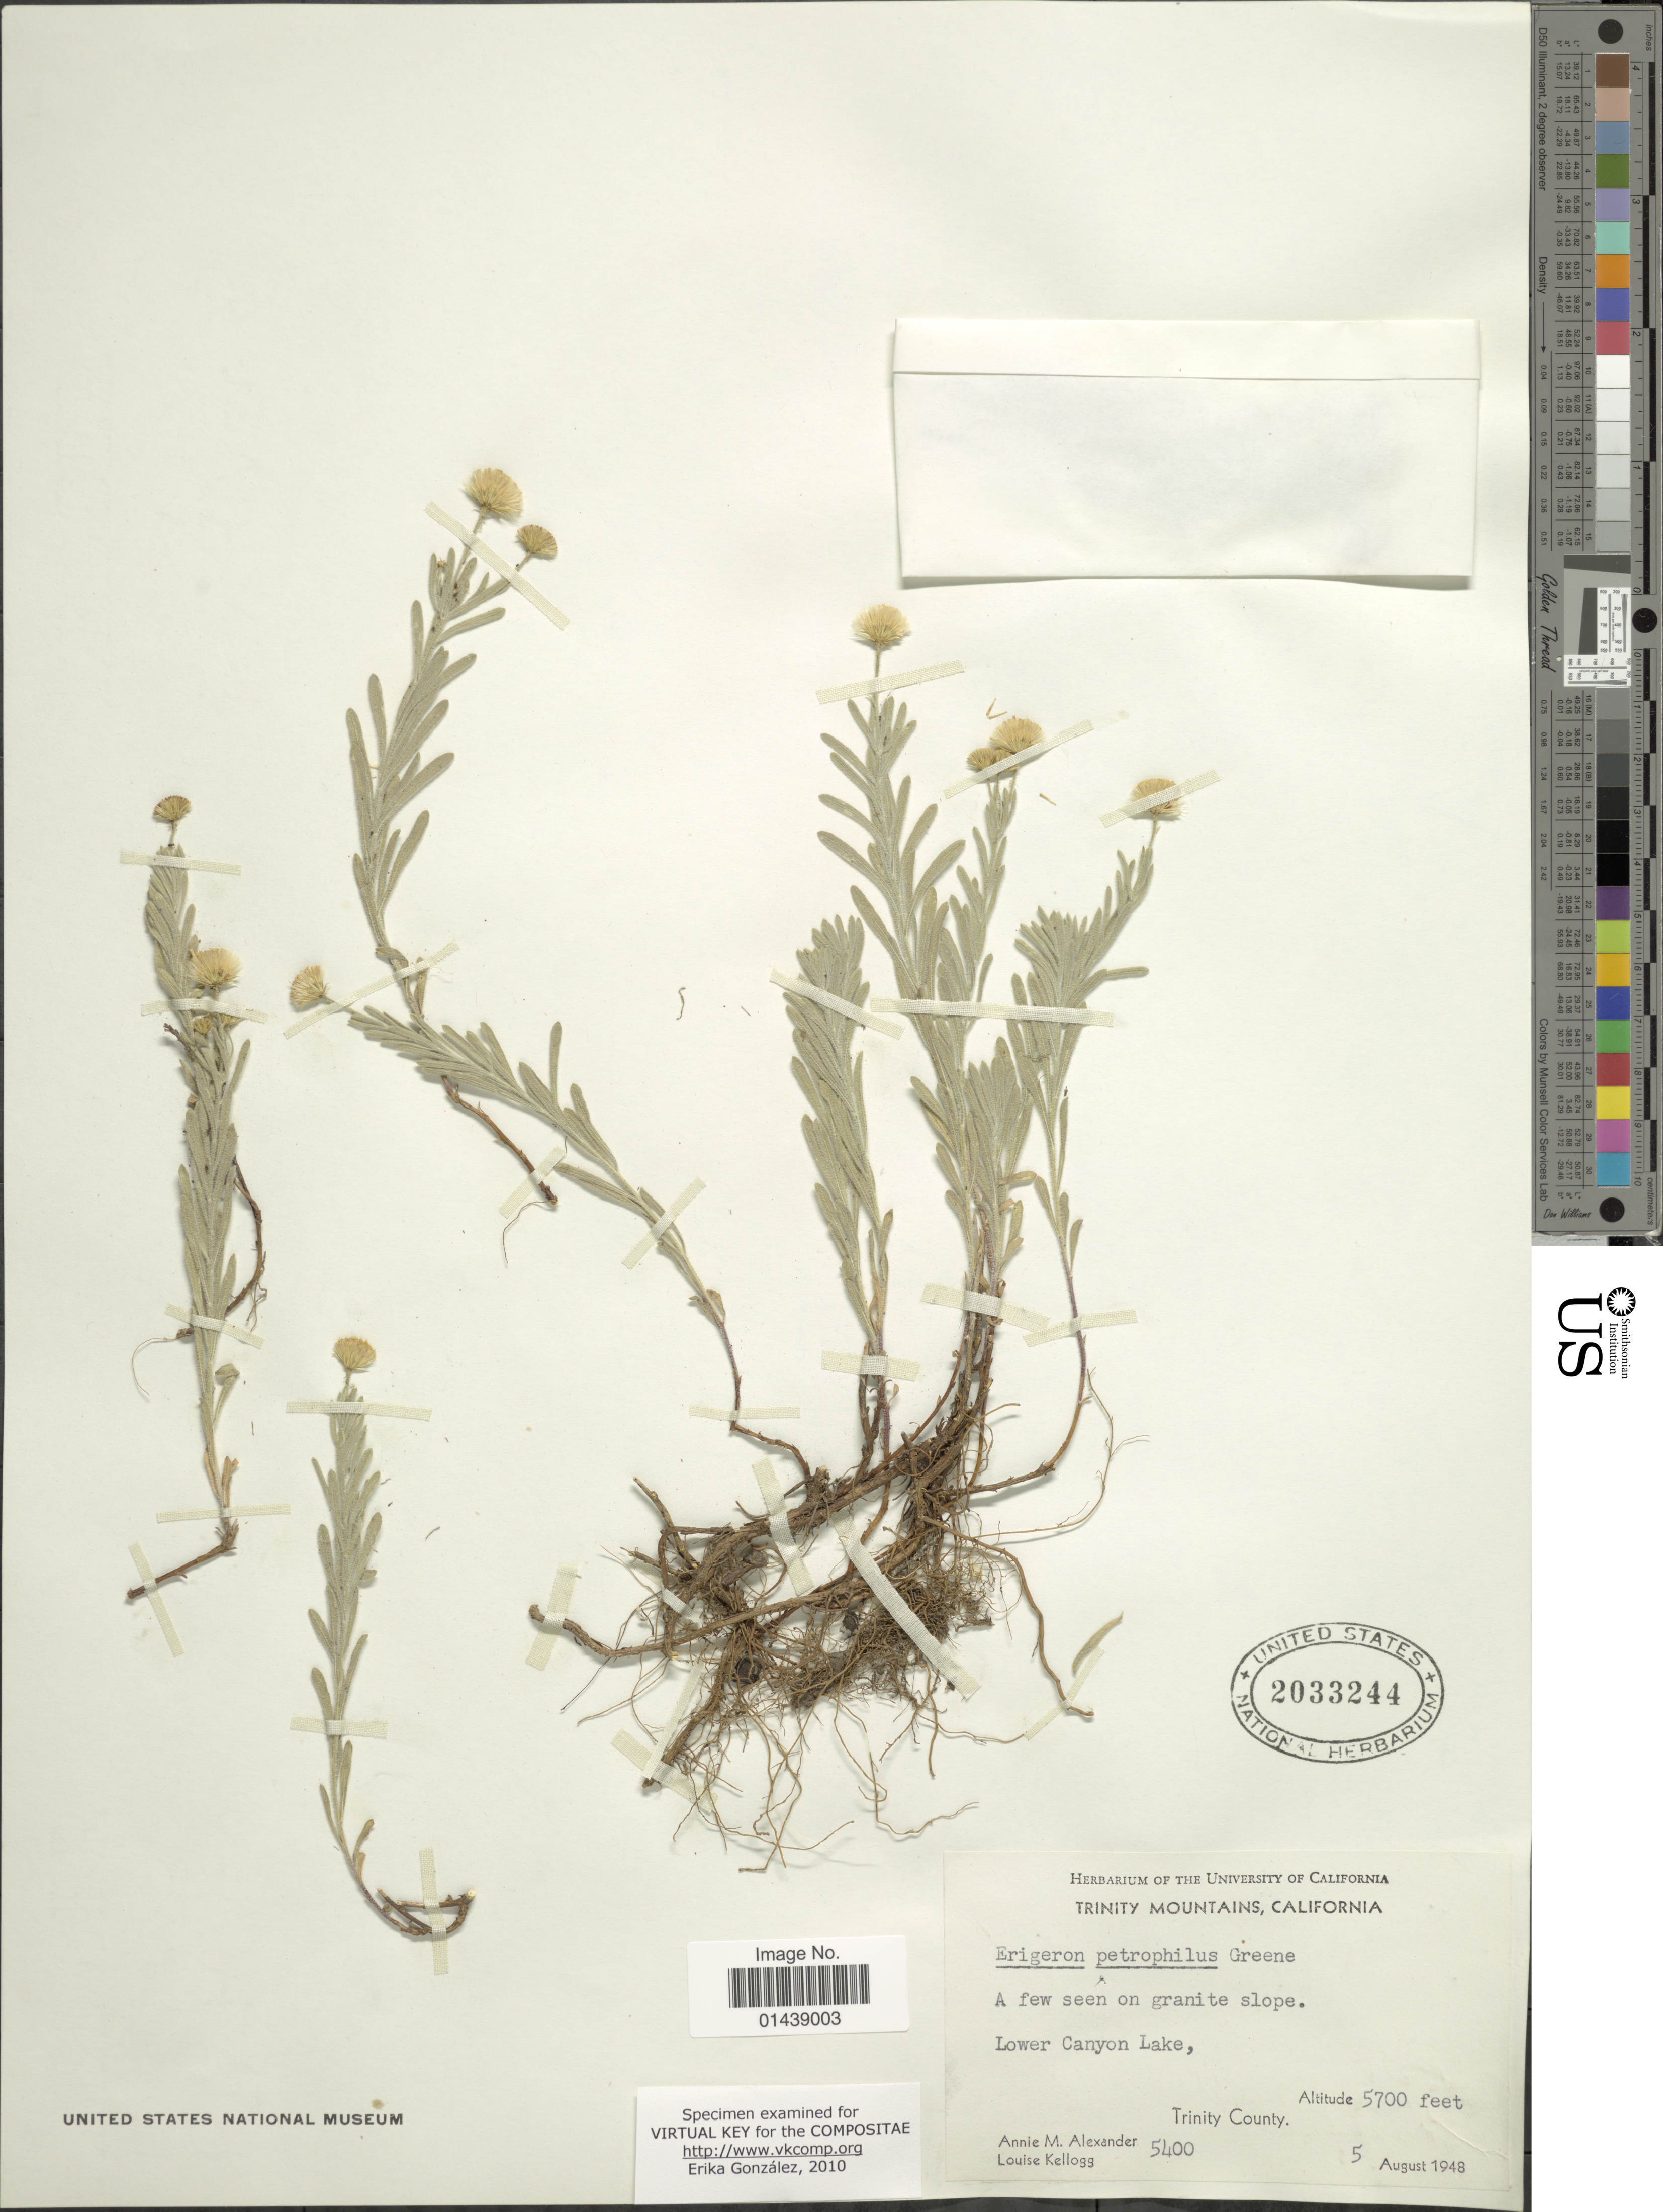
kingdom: Plantae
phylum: Tracheophyta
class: Magnoliopsida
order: Asterales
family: Asteraceae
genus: Erigeron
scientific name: Erigeron petrophilus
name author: Greene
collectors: A. M. Alexander & L. Kellogg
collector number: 5400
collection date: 1948-08-05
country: United States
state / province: California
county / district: Trinity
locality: Trinity Mountains. Lower Canyon Lake, Trinity County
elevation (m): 1737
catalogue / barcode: US 2033244